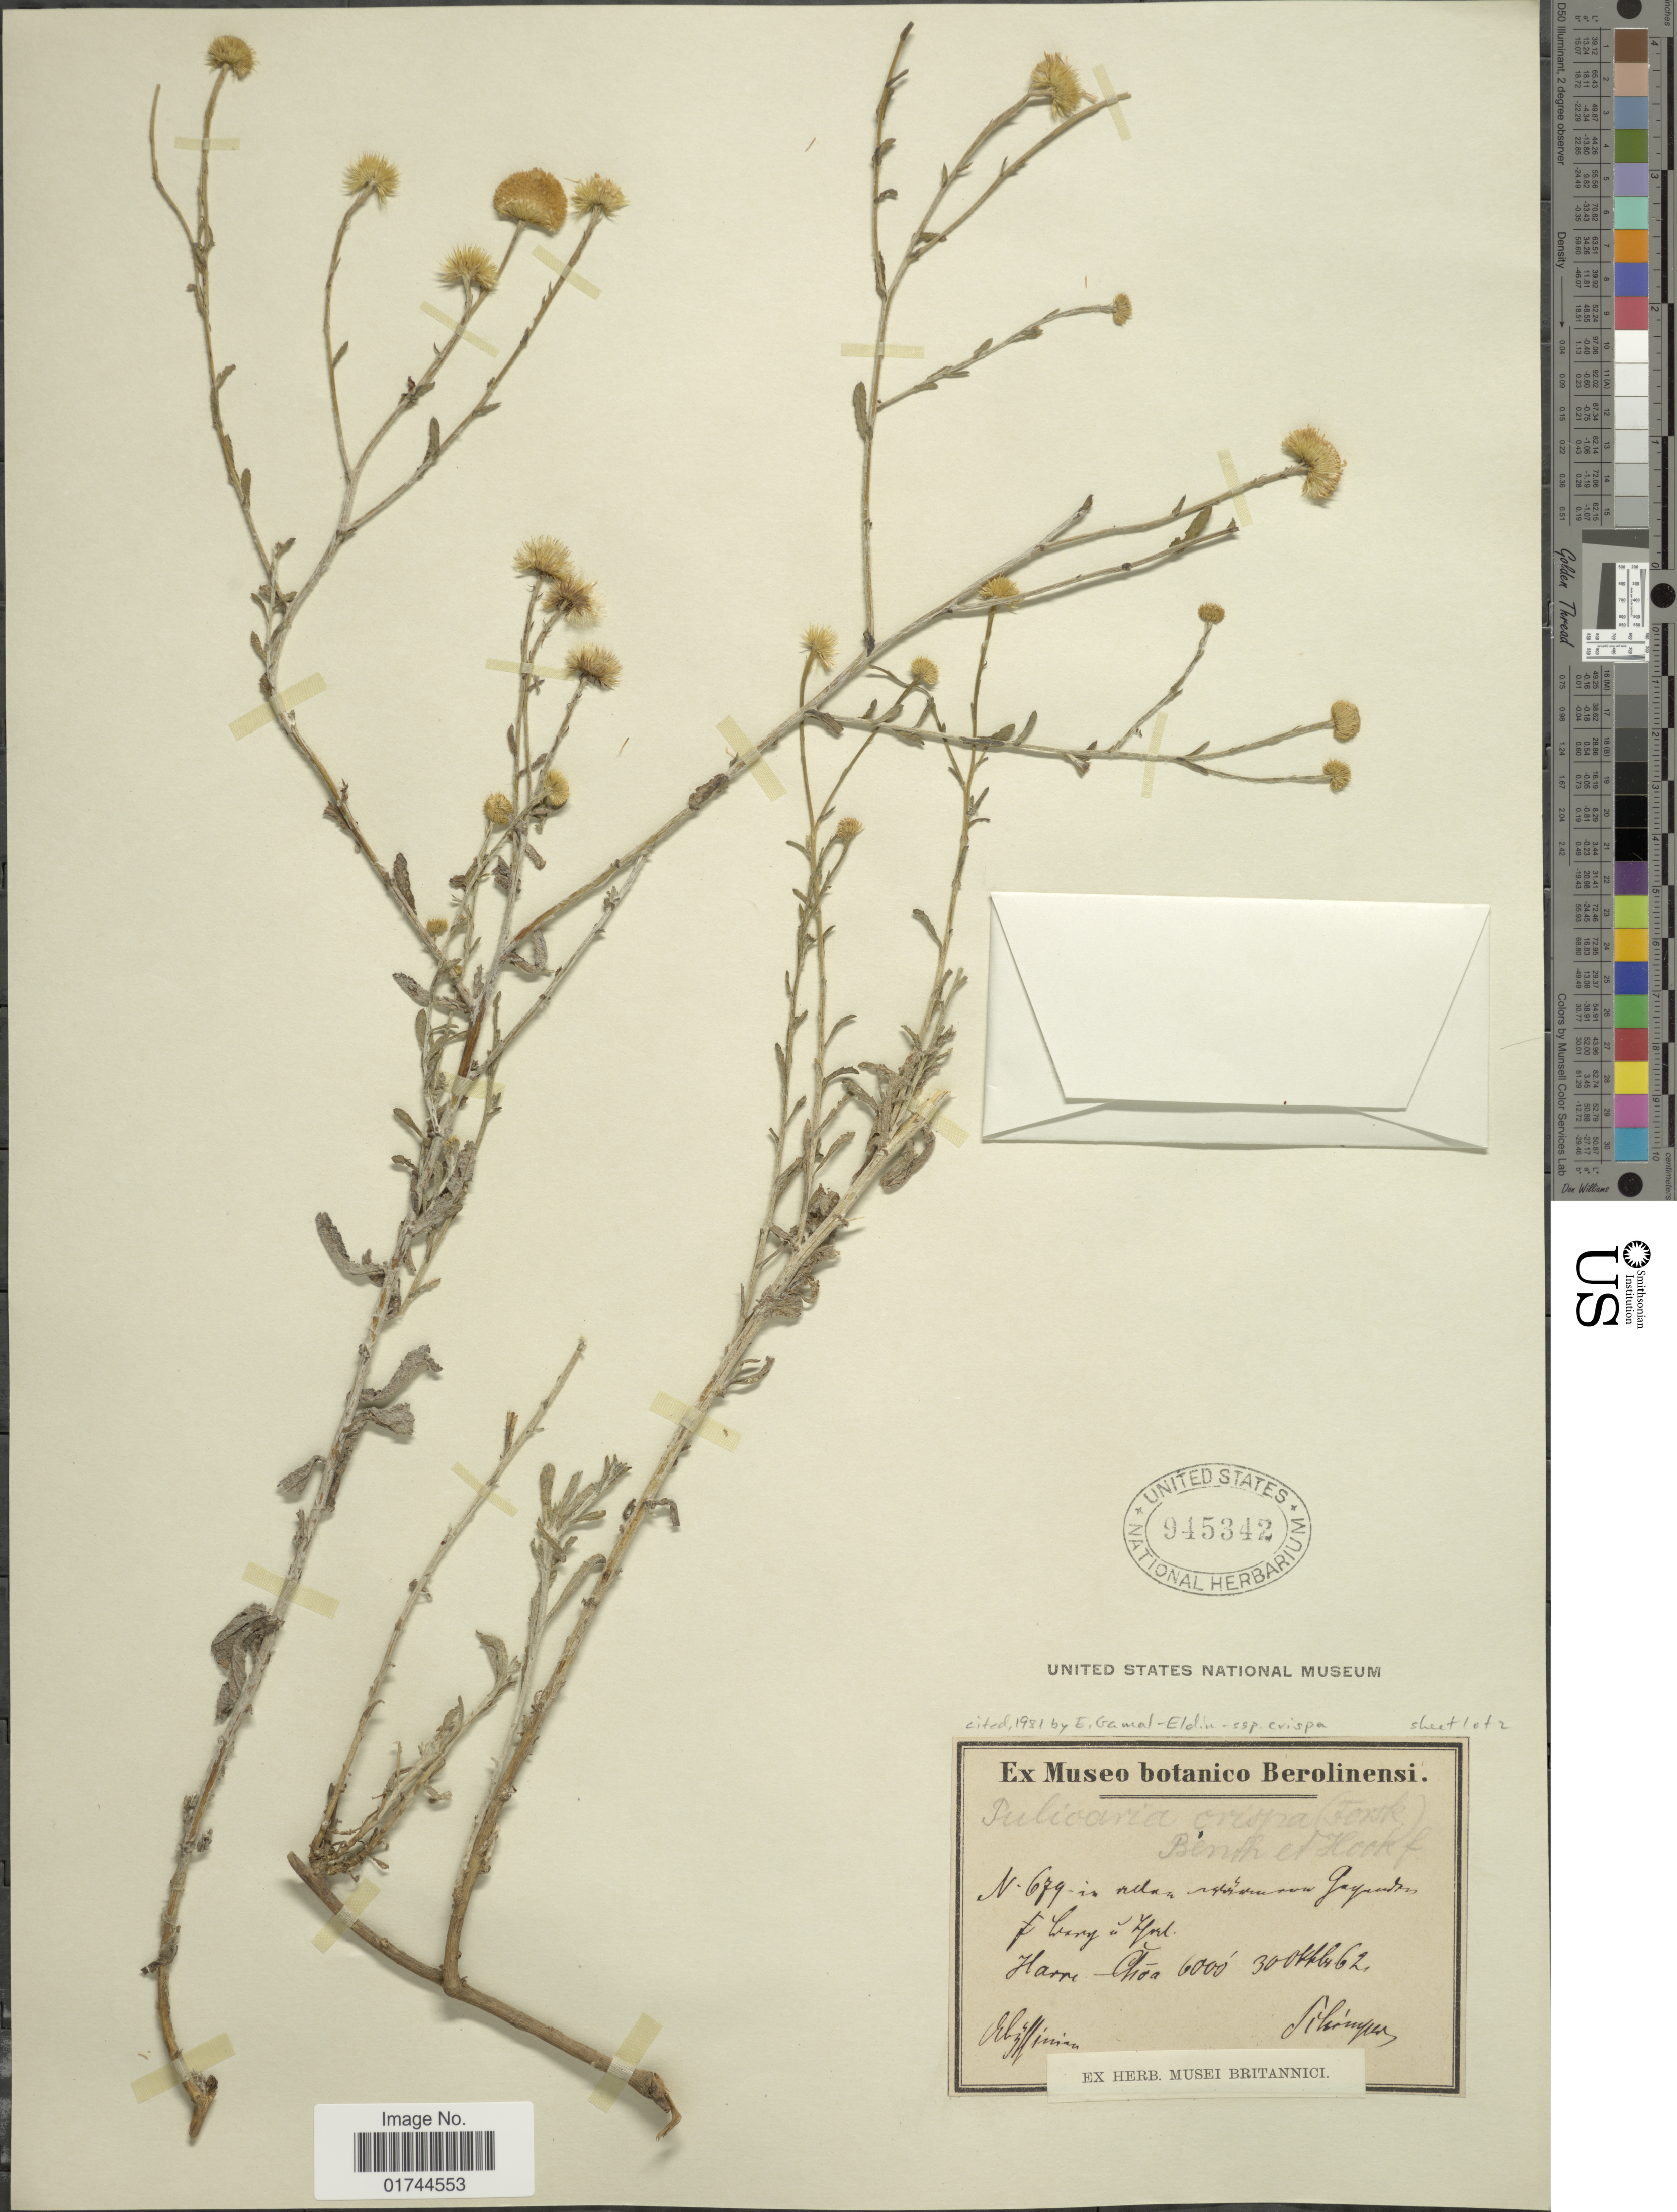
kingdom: Plantae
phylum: Tracheophyta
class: Magnoliopsida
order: Asterales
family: Asteraceae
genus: Pulicaria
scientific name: Pulicaria crispa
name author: Sch. Bip.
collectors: -. Schimper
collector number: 679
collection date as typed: Transcribed d/m/y: 30/10/62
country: Ethiopia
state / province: Oromiya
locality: Harre Phoa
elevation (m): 1829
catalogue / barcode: US 945342